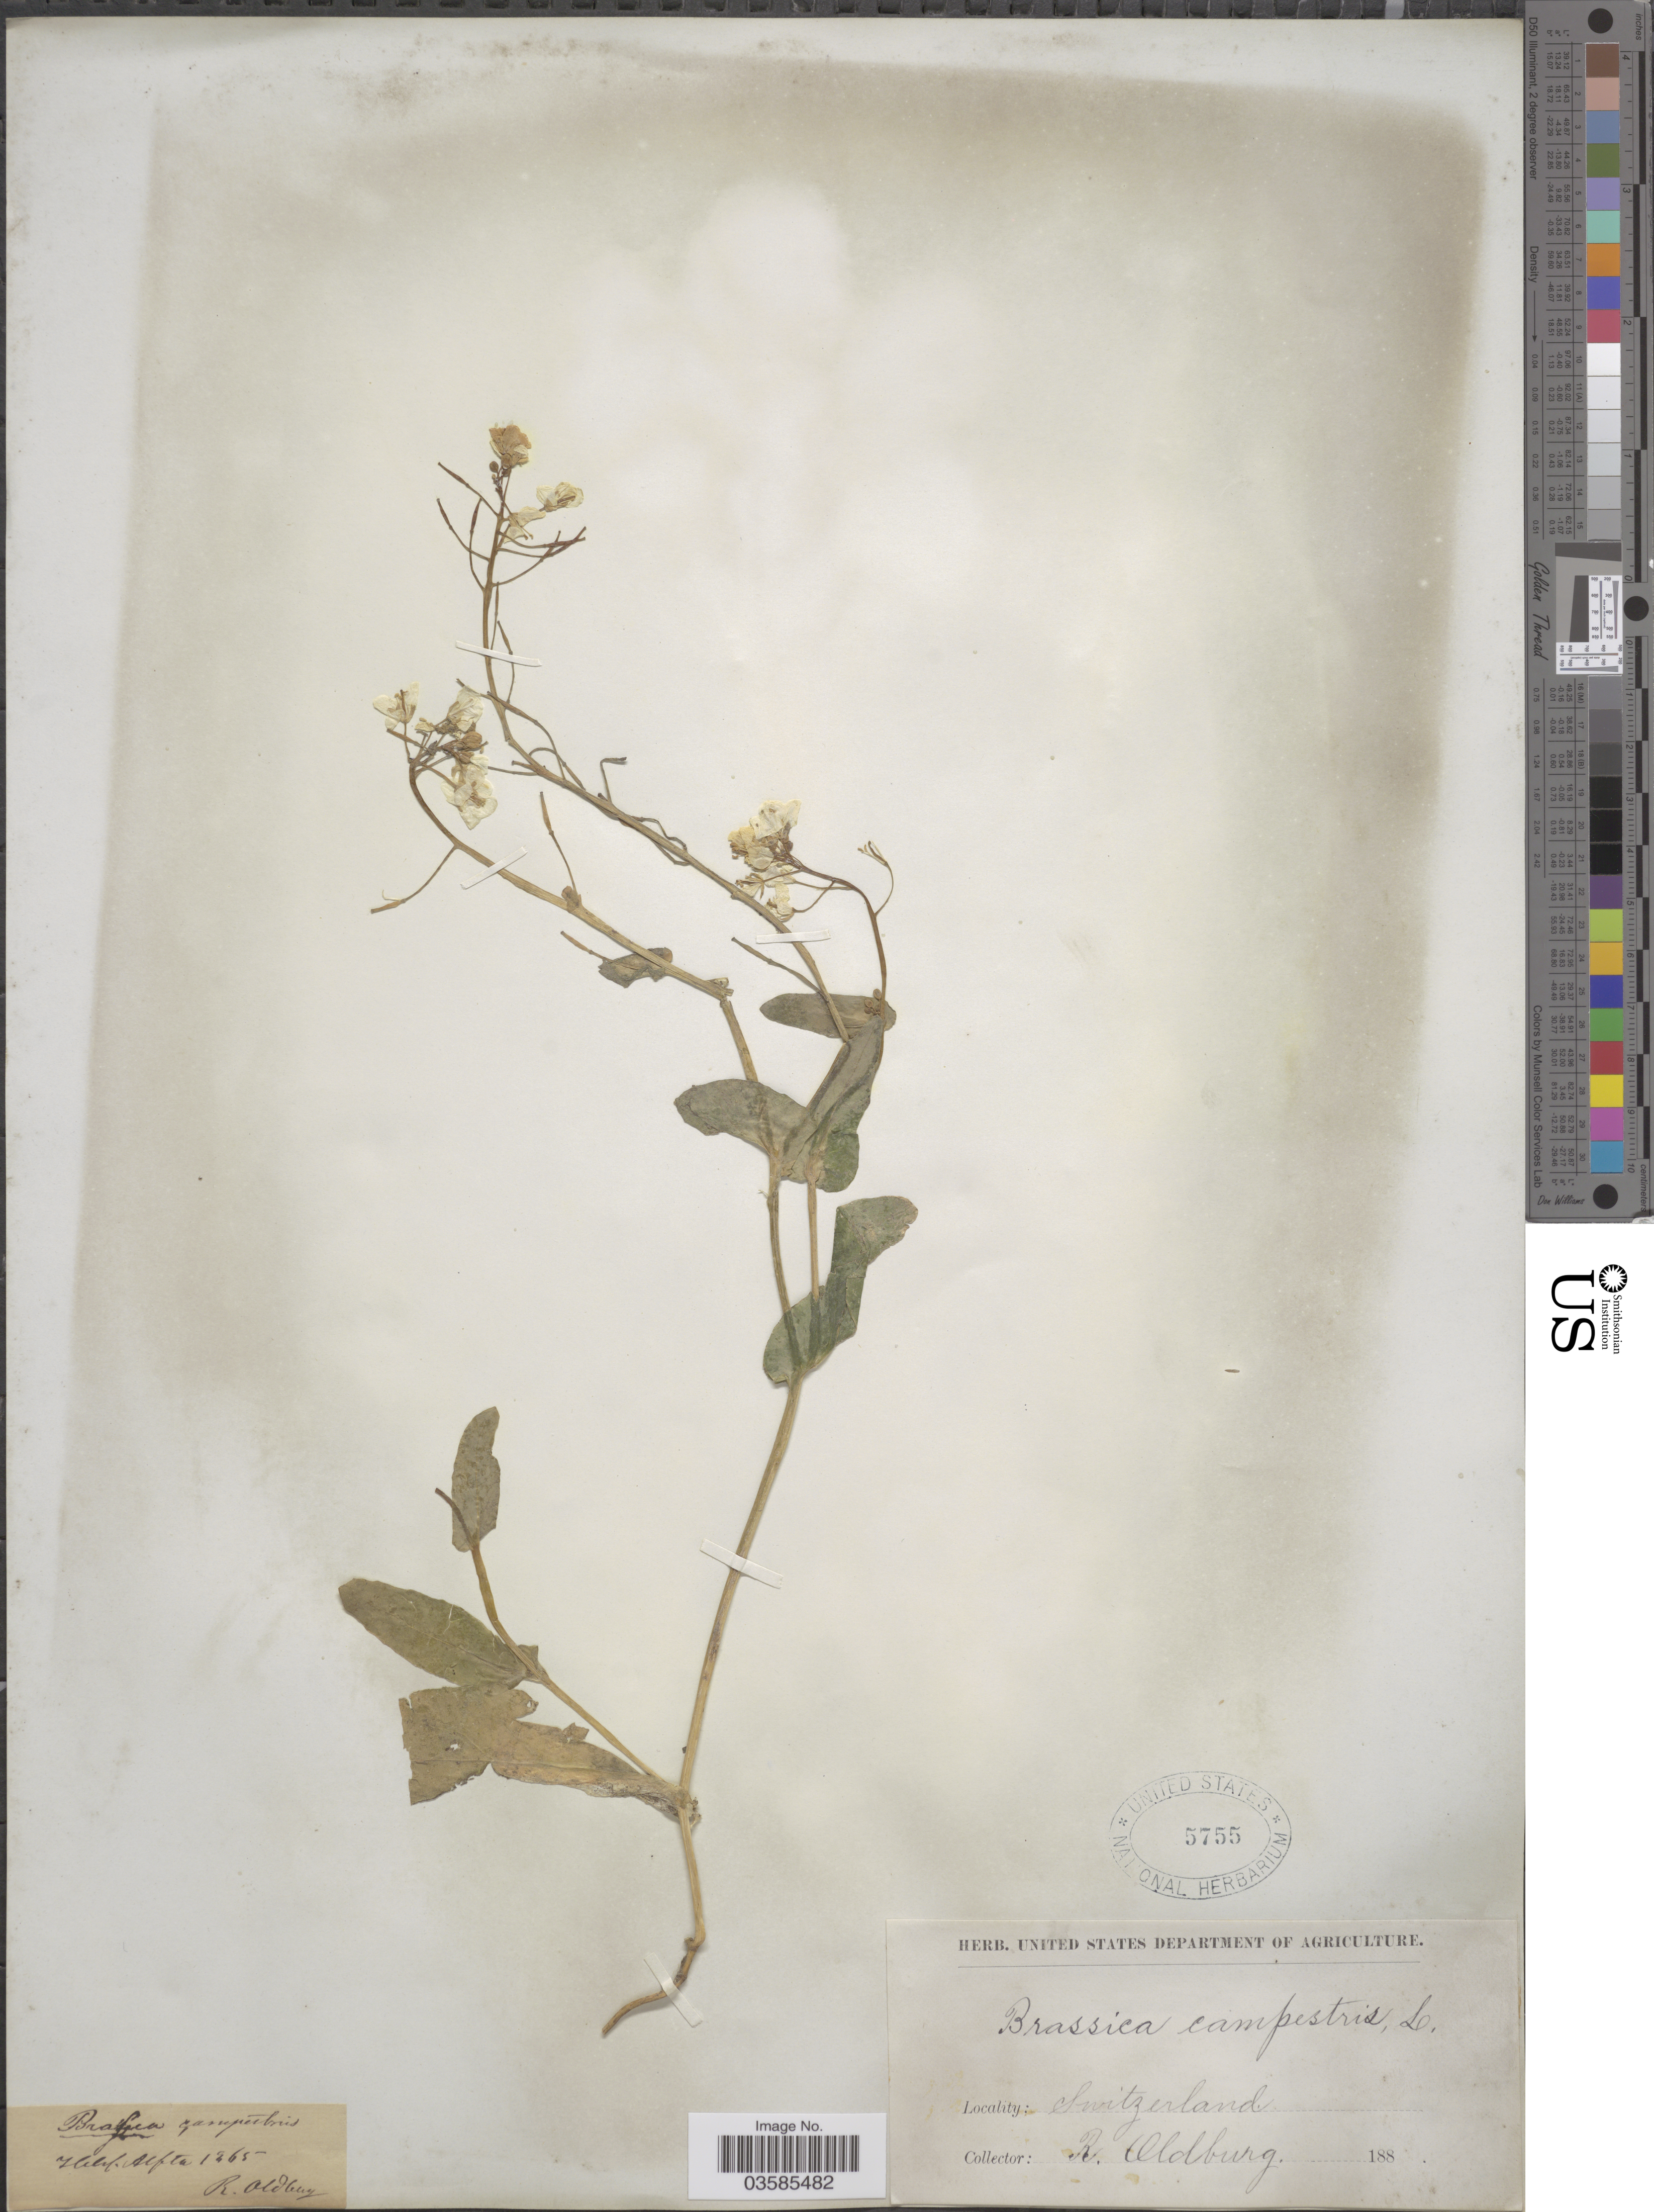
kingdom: Plantae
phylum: Tracheophyta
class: Magnoliopsida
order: Brassicales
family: Brassicaceae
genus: Brassica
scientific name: Brassica campestris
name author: L.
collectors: R. Oldburg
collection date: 1865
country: Sweden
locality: Helsl. Alfta.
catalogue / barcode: US 5755